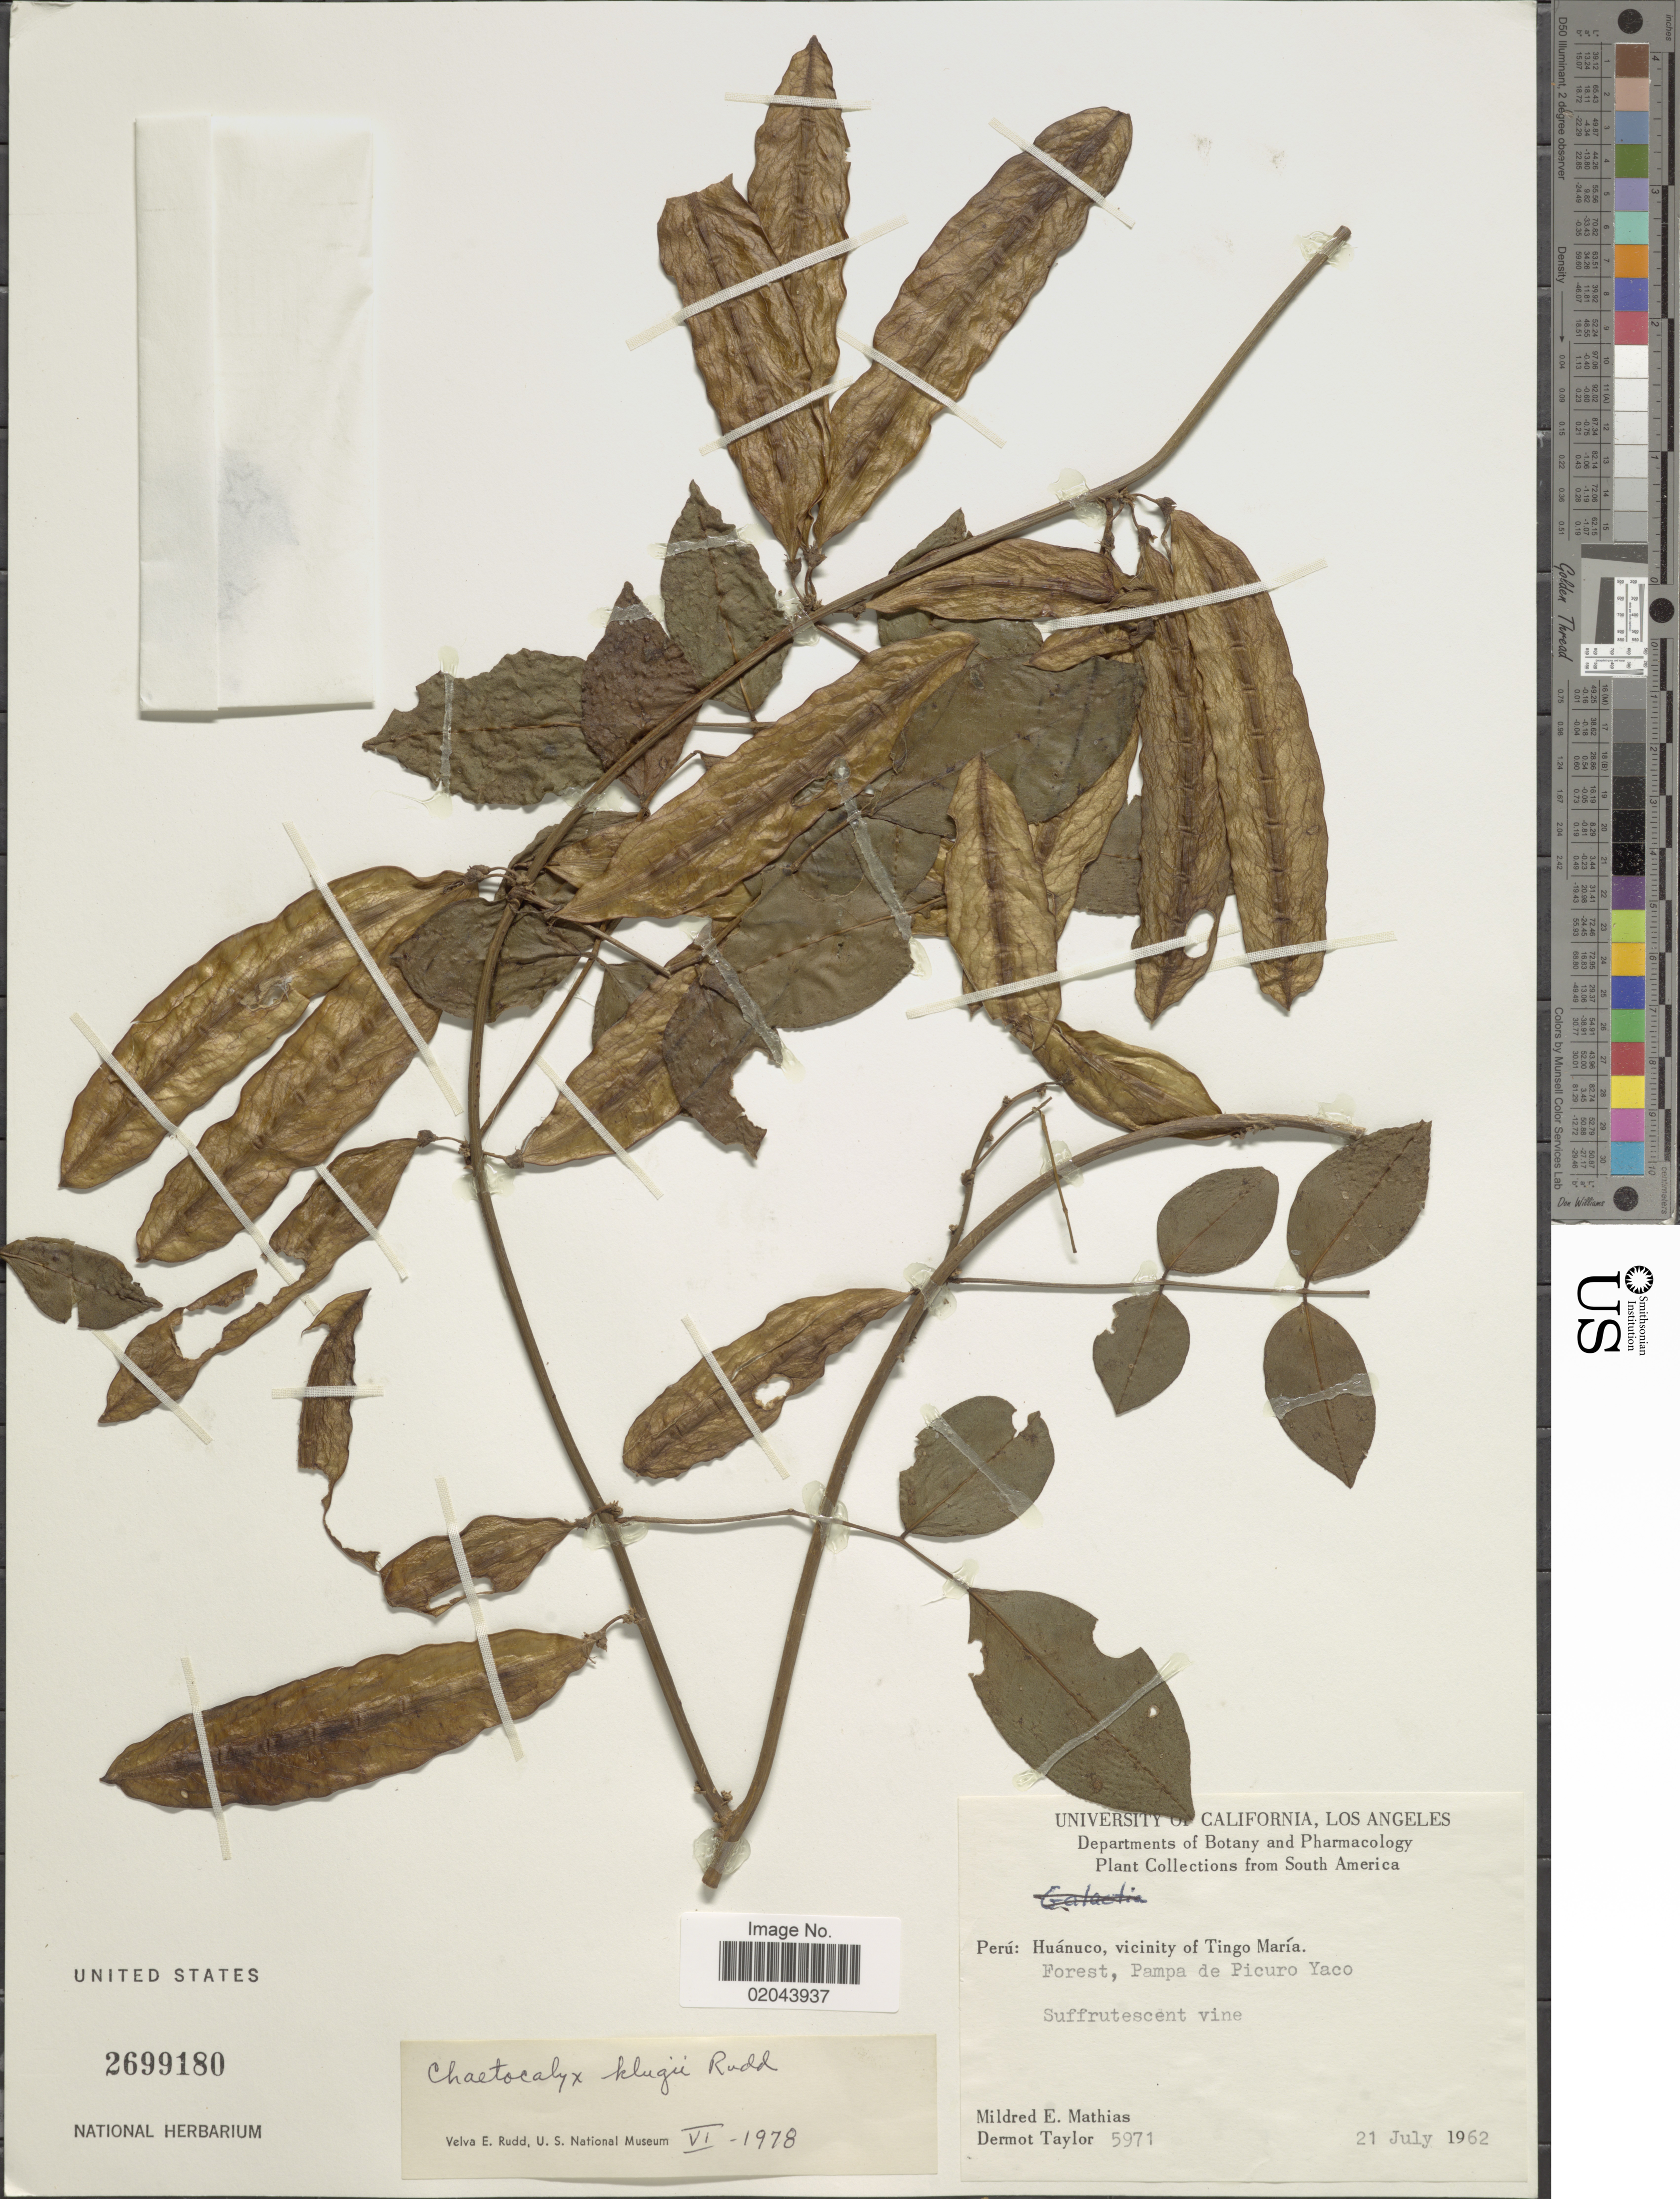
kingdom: Plantae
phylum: Tracheophyta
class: Magnoliopsida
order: Fabales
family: Fabaceae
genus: Chaetocalyx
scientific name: Chaetocalyx klugii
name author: Rudd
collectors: M. E. Mathias & D. Taylor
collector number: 5971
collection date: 1962-07-21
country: Peru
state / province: Huánuco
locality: Vicinity of Tingo María. Forest, pampa de Picuro Yaco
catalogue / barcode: US 2699180